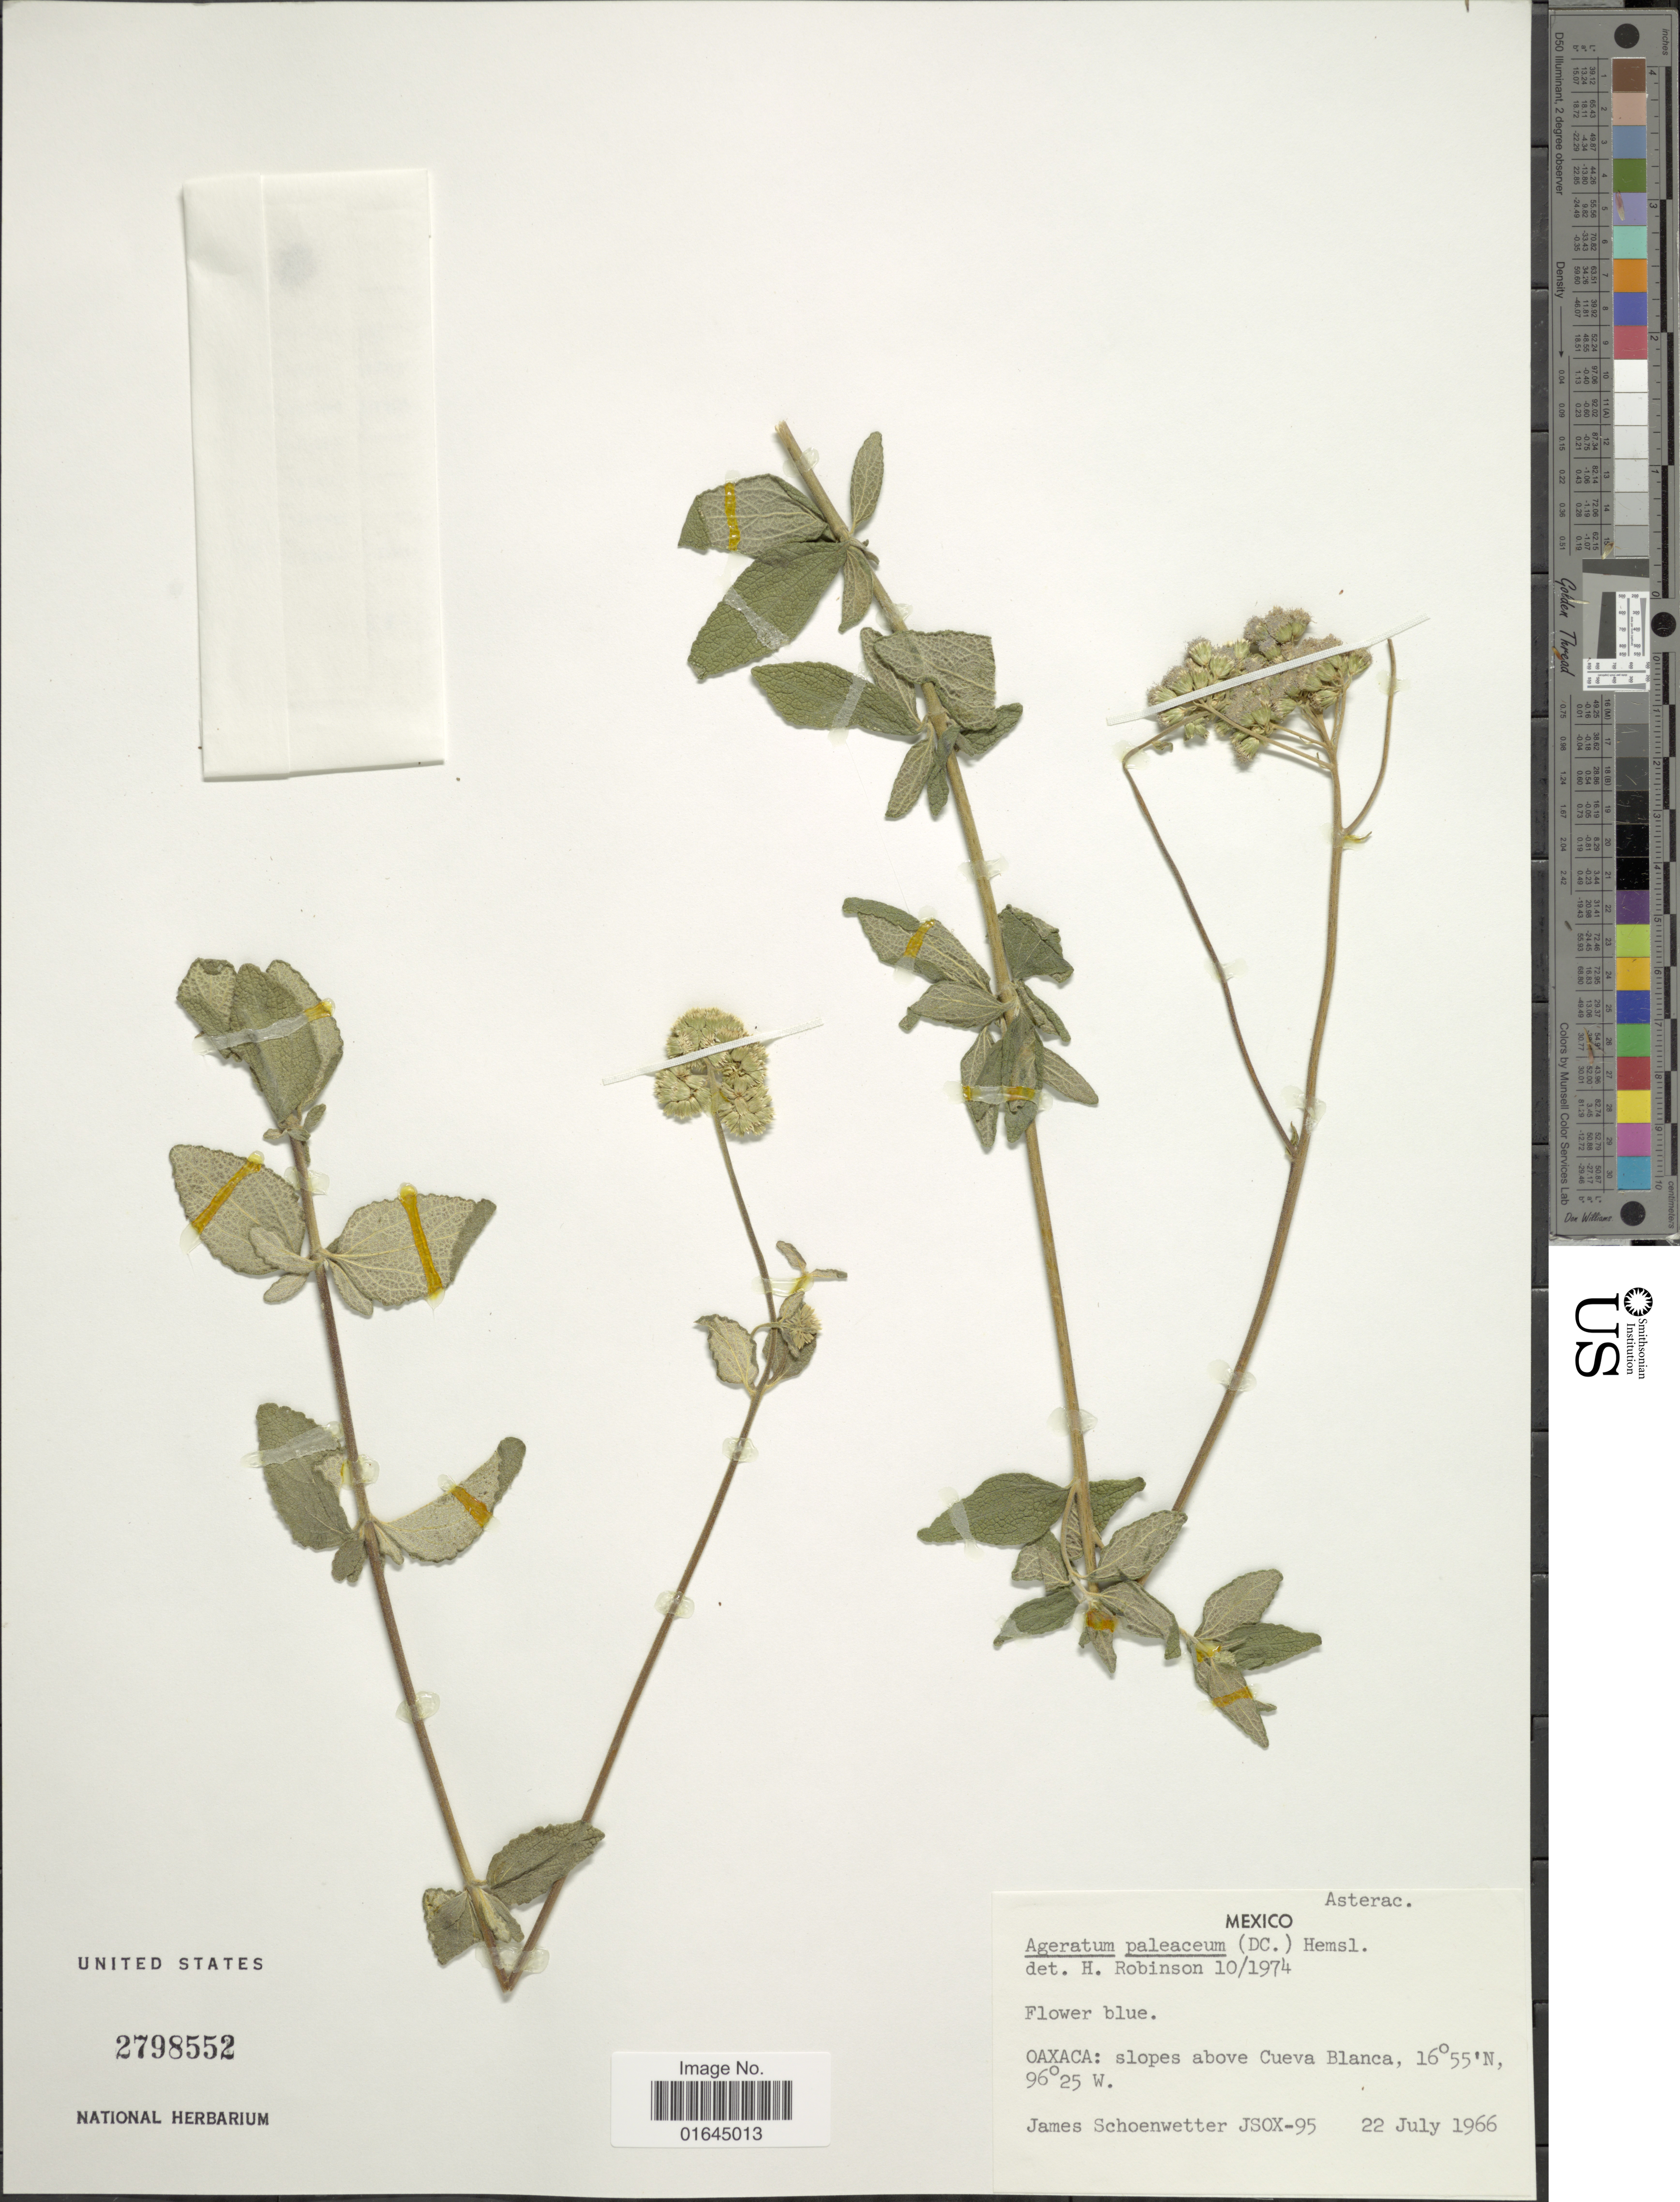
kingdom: Plantae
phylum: Tracheophyta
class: Magnoliopsida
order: Asterales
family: Asteraceae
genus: Ageratum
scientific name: Ageratum paleaceum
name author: (DC.) Hemsl.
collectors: J. Schoenwetter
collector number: JSOX-95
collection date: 1966-07-22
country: Mexico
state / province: Oaxaca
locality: Slopes above Cueva Blanca.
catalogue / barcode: US 2798552